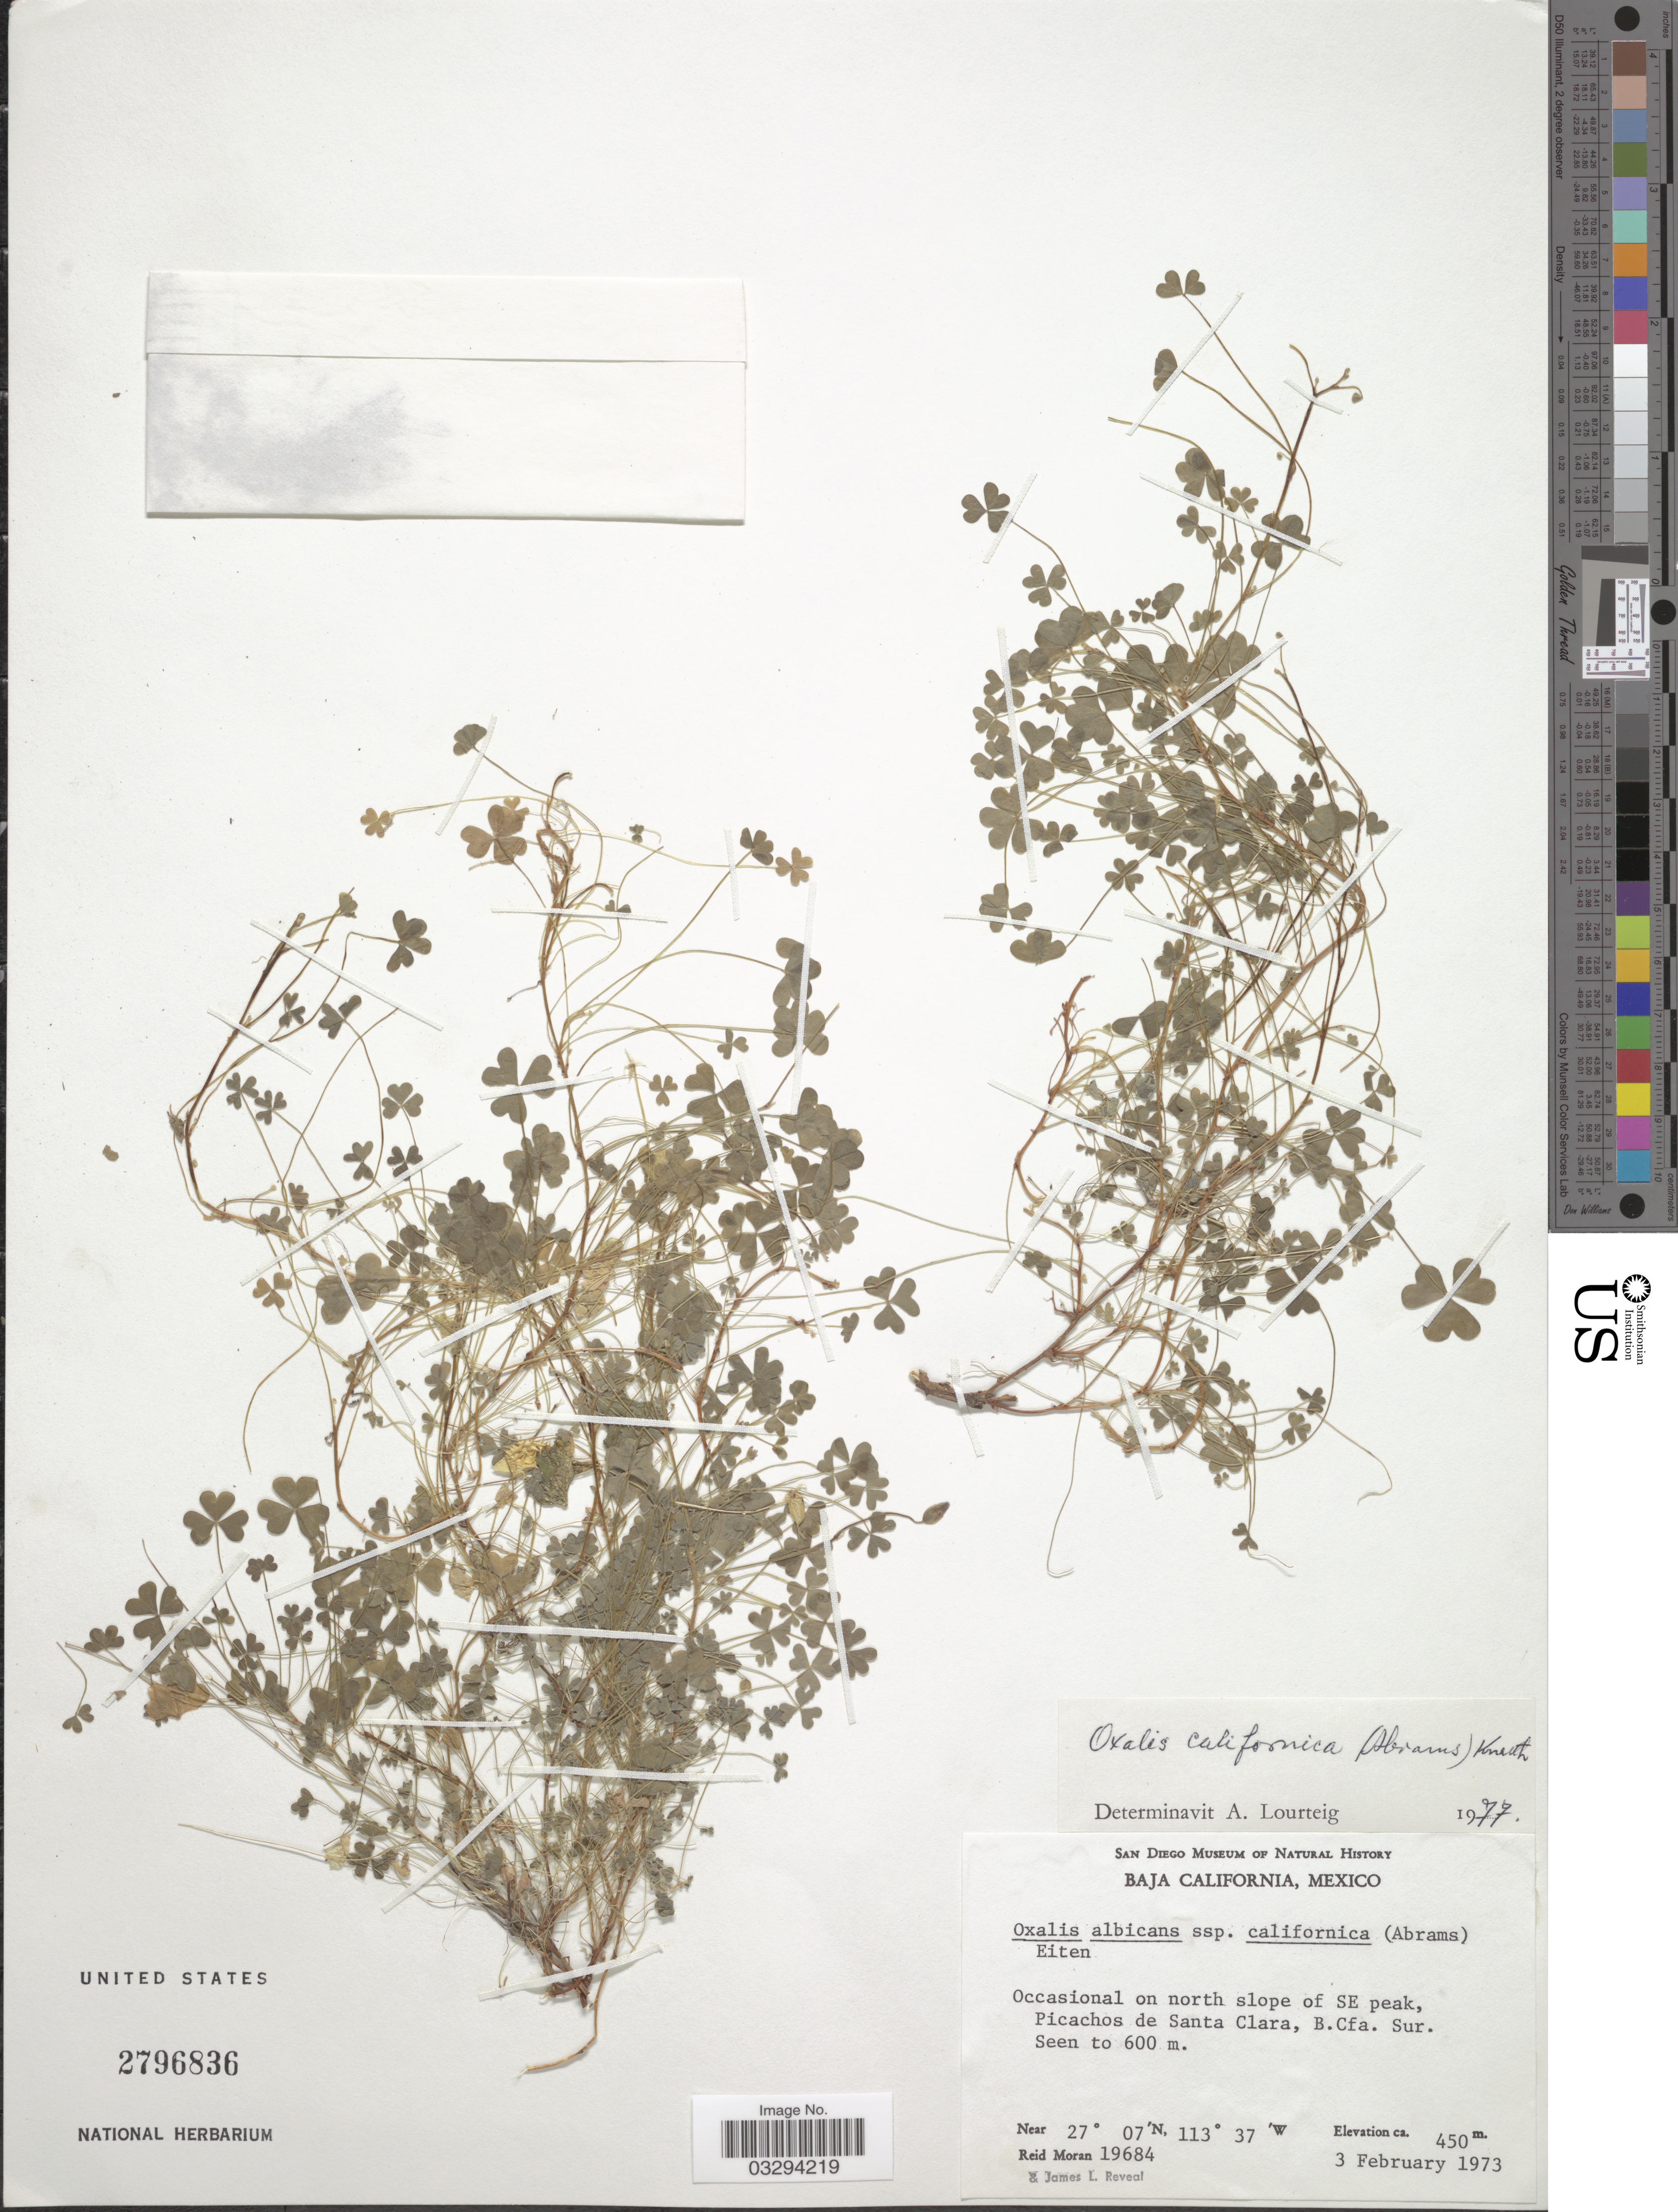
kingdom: Plantae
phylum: Tracheophyta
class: Magnoliopsida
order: Oxalidales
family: Oxalidaceae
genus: Oxalis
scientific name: Oxalis californica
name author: (Abrams) R. Knuth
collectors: R. V. Moran & J. L. Reveal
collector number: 19684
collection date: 1973-02-03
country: Mexico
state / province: Baja California Sur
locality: Baja California. Occasional on north slope of SE peak, Picachos de Santa Clara, B. Cfa. Sur.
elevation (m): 450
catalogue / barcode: US 2796836